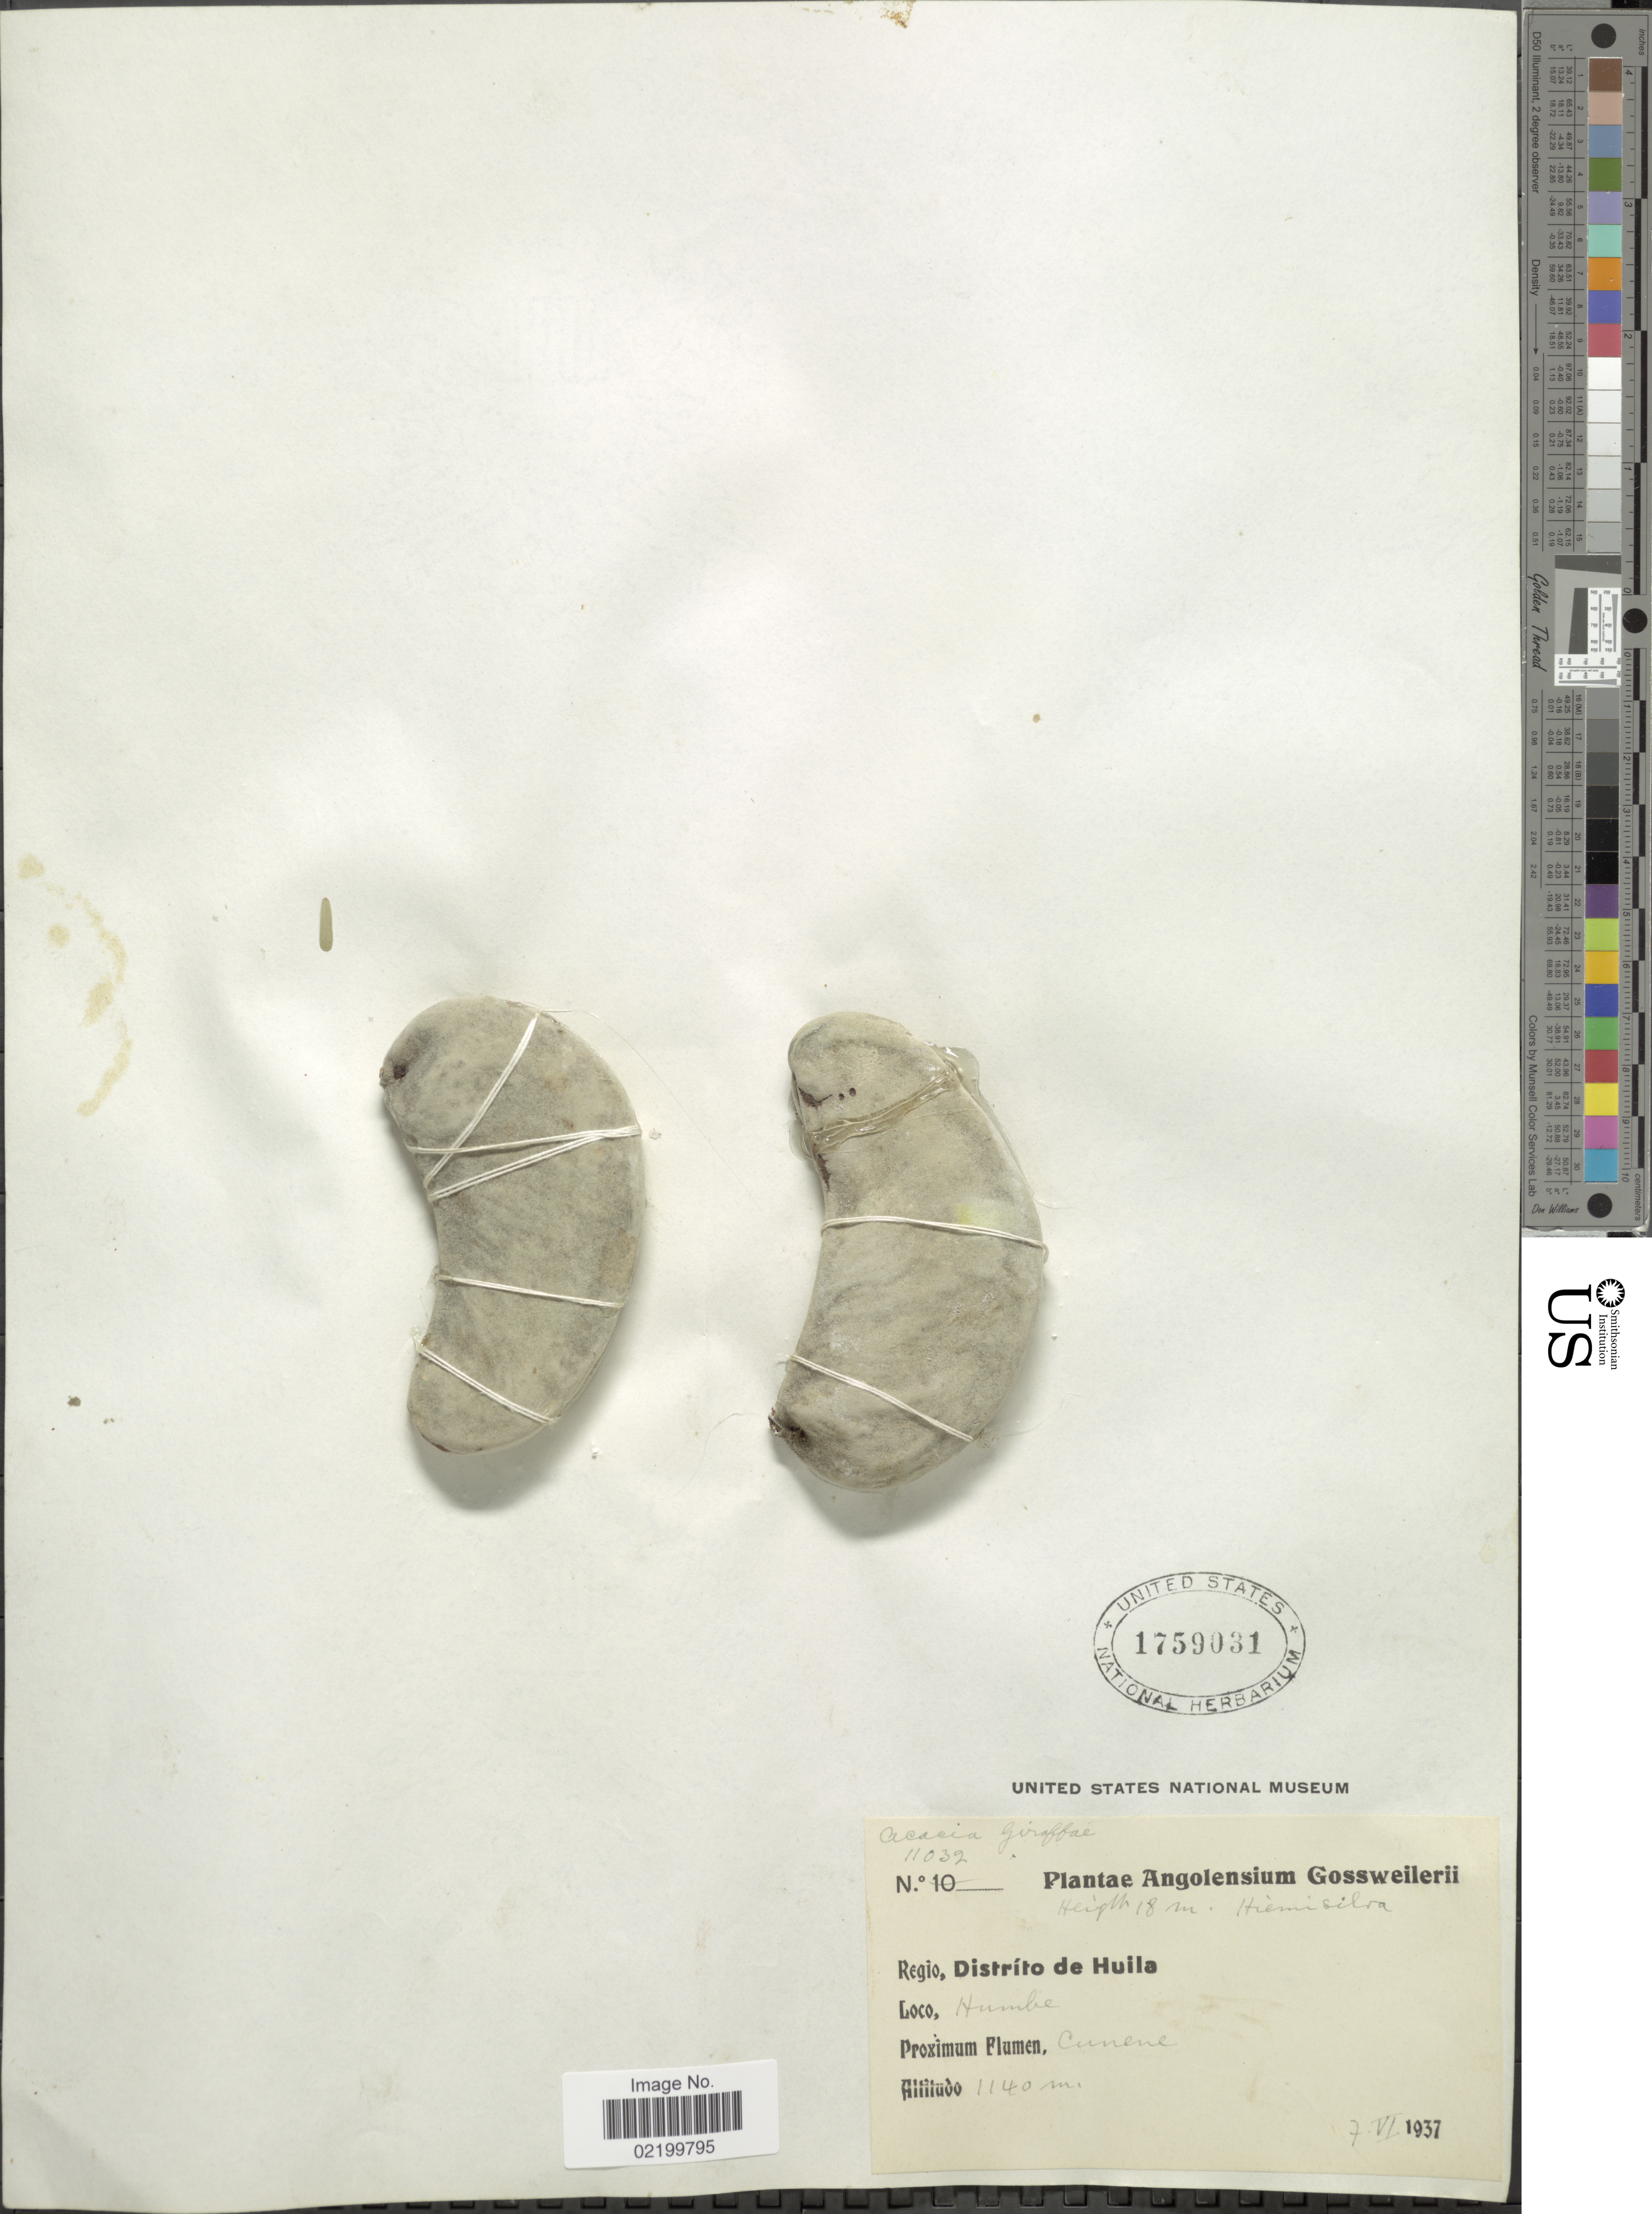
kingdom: Plantae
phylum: Tracheophyta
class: Magnoliopsida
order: Fabales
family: Fabaceae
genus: Vachellia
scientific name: Vachellia erioloba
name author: (E. Mey.) P.J.H. Hurter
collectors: Gossweiler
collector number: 11032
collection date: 1937-06-07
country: Angola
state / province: Huila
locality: Regio, Distrito de Huila. Humbe.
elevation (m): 1140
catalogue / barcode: US 1759031